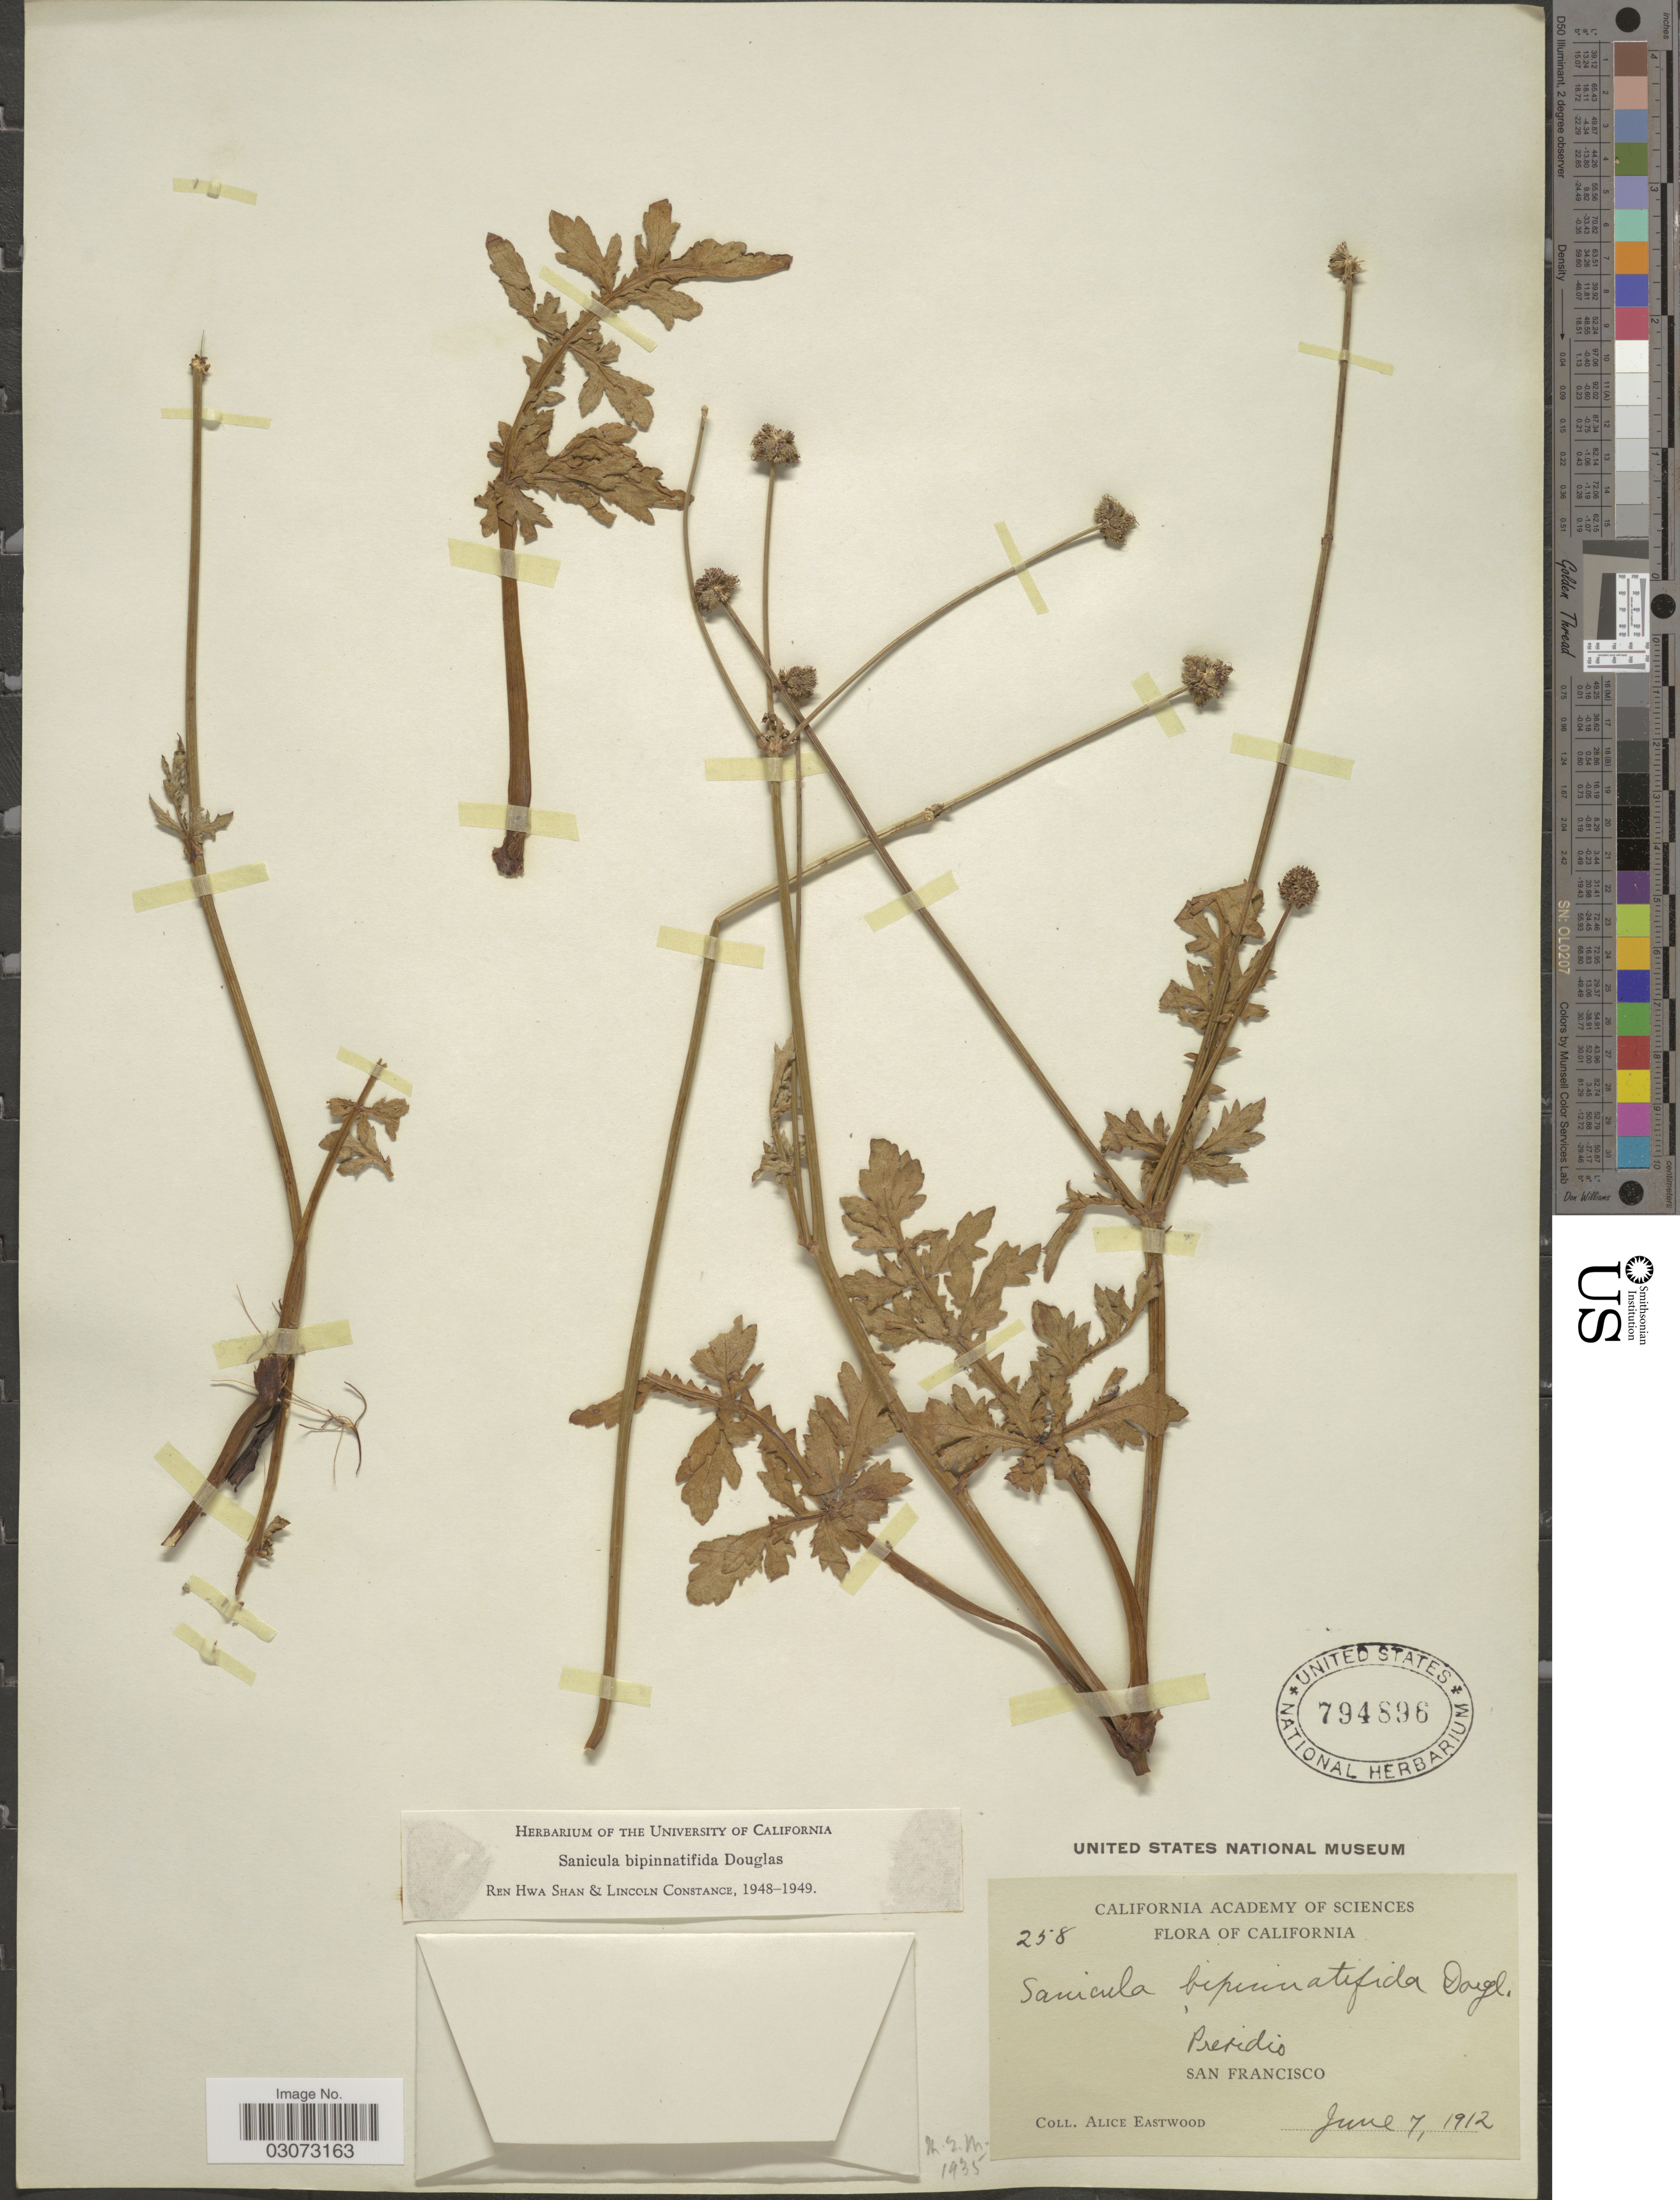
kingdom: Plantae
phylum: Tracheophyta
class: Magnoliopsida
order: Apiales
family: Apiaceae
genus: Sanicula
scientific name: Sanicula bipinnatifida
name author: Douglas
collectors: A. Eastwood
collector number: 258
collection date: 1912-06-07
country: United States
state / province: California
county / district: San Francisco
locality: Presidio. San Francisco.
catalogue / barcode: US 794896